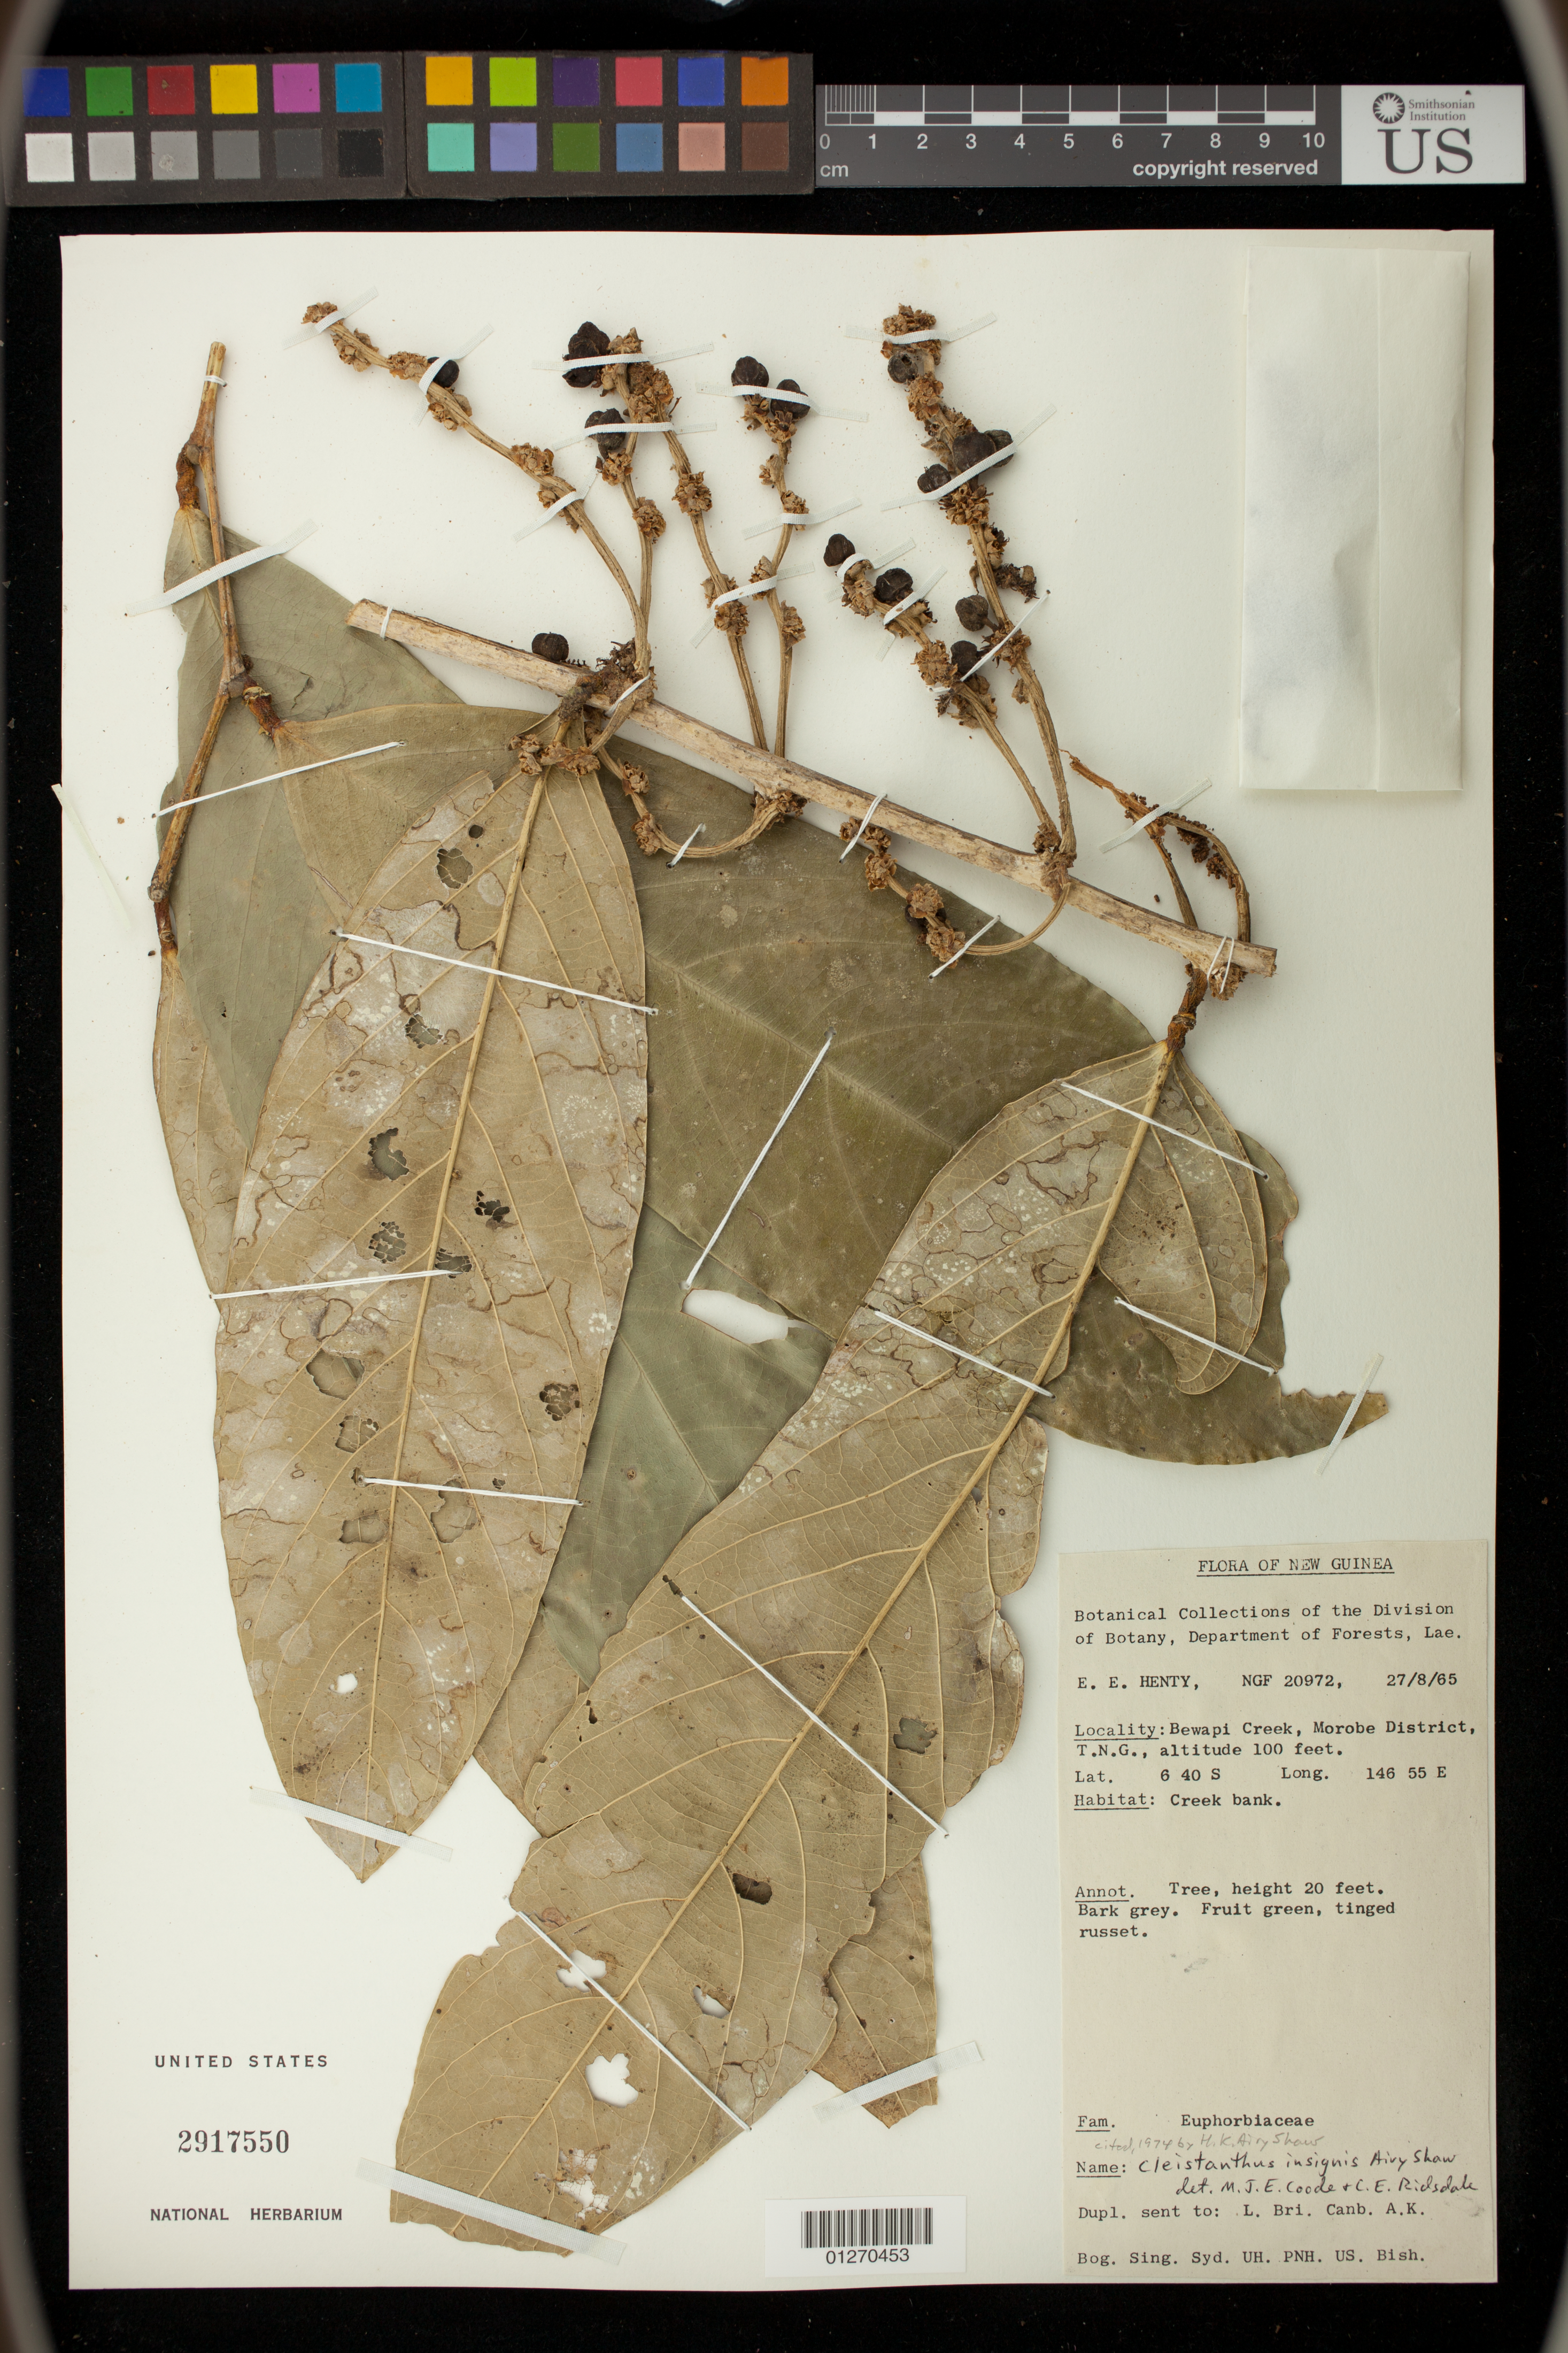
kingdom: Plantae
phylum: Tracheophyta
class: Magnoliopsida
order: Malpighiales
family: Phyllanthaceae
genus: Cleistanthus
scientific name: Cleistanthus insignis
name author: Airy Shaw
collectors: E. Henty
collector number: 20972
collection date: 1965-08-27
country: Papua New Guinea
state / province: Morobe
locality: Bewapi Creek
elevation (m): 30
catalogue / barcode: US 2917550